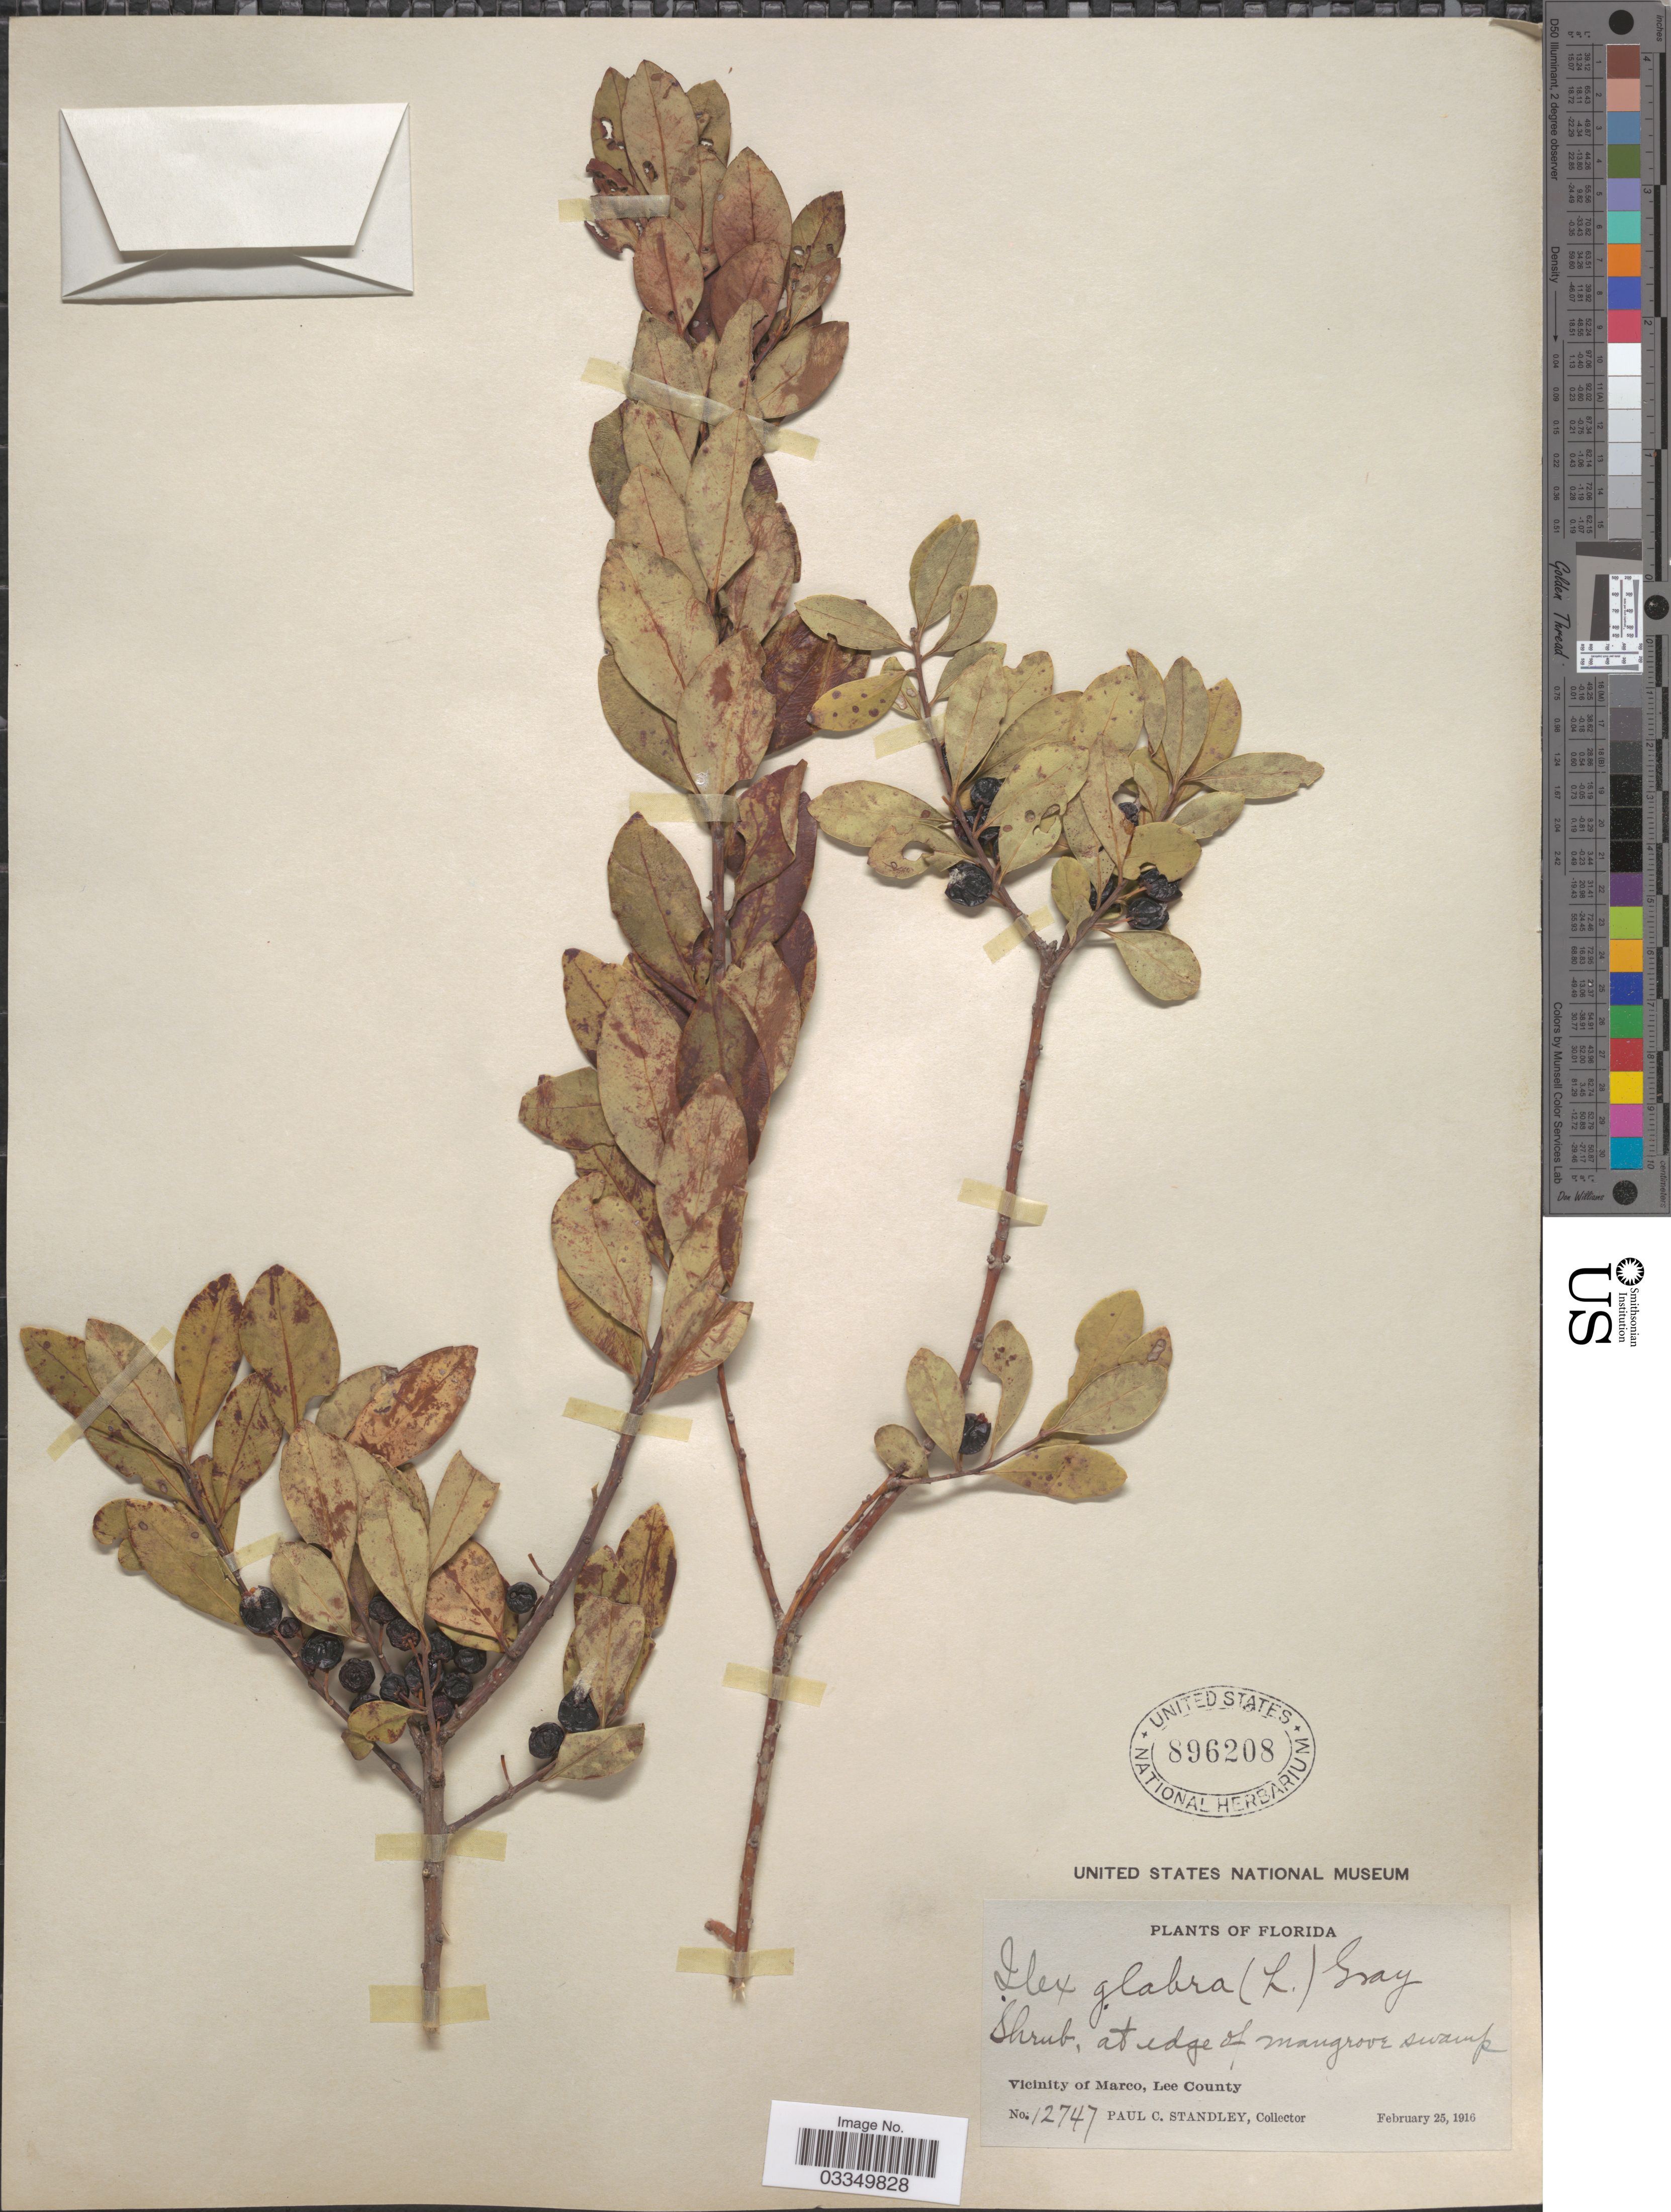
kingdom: Plantae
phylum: Tracheophyta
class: Magnoliopsida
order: Aquifoliales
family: Aquifoliaceae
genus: Ilex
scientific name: Ilex glabra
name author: (L.) A. Gray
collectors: P. C. Standley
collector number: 12747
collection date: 1916-02-25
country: United States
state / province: Florida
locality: Vicinity of Marco, Lee County.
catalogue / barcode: US 896208